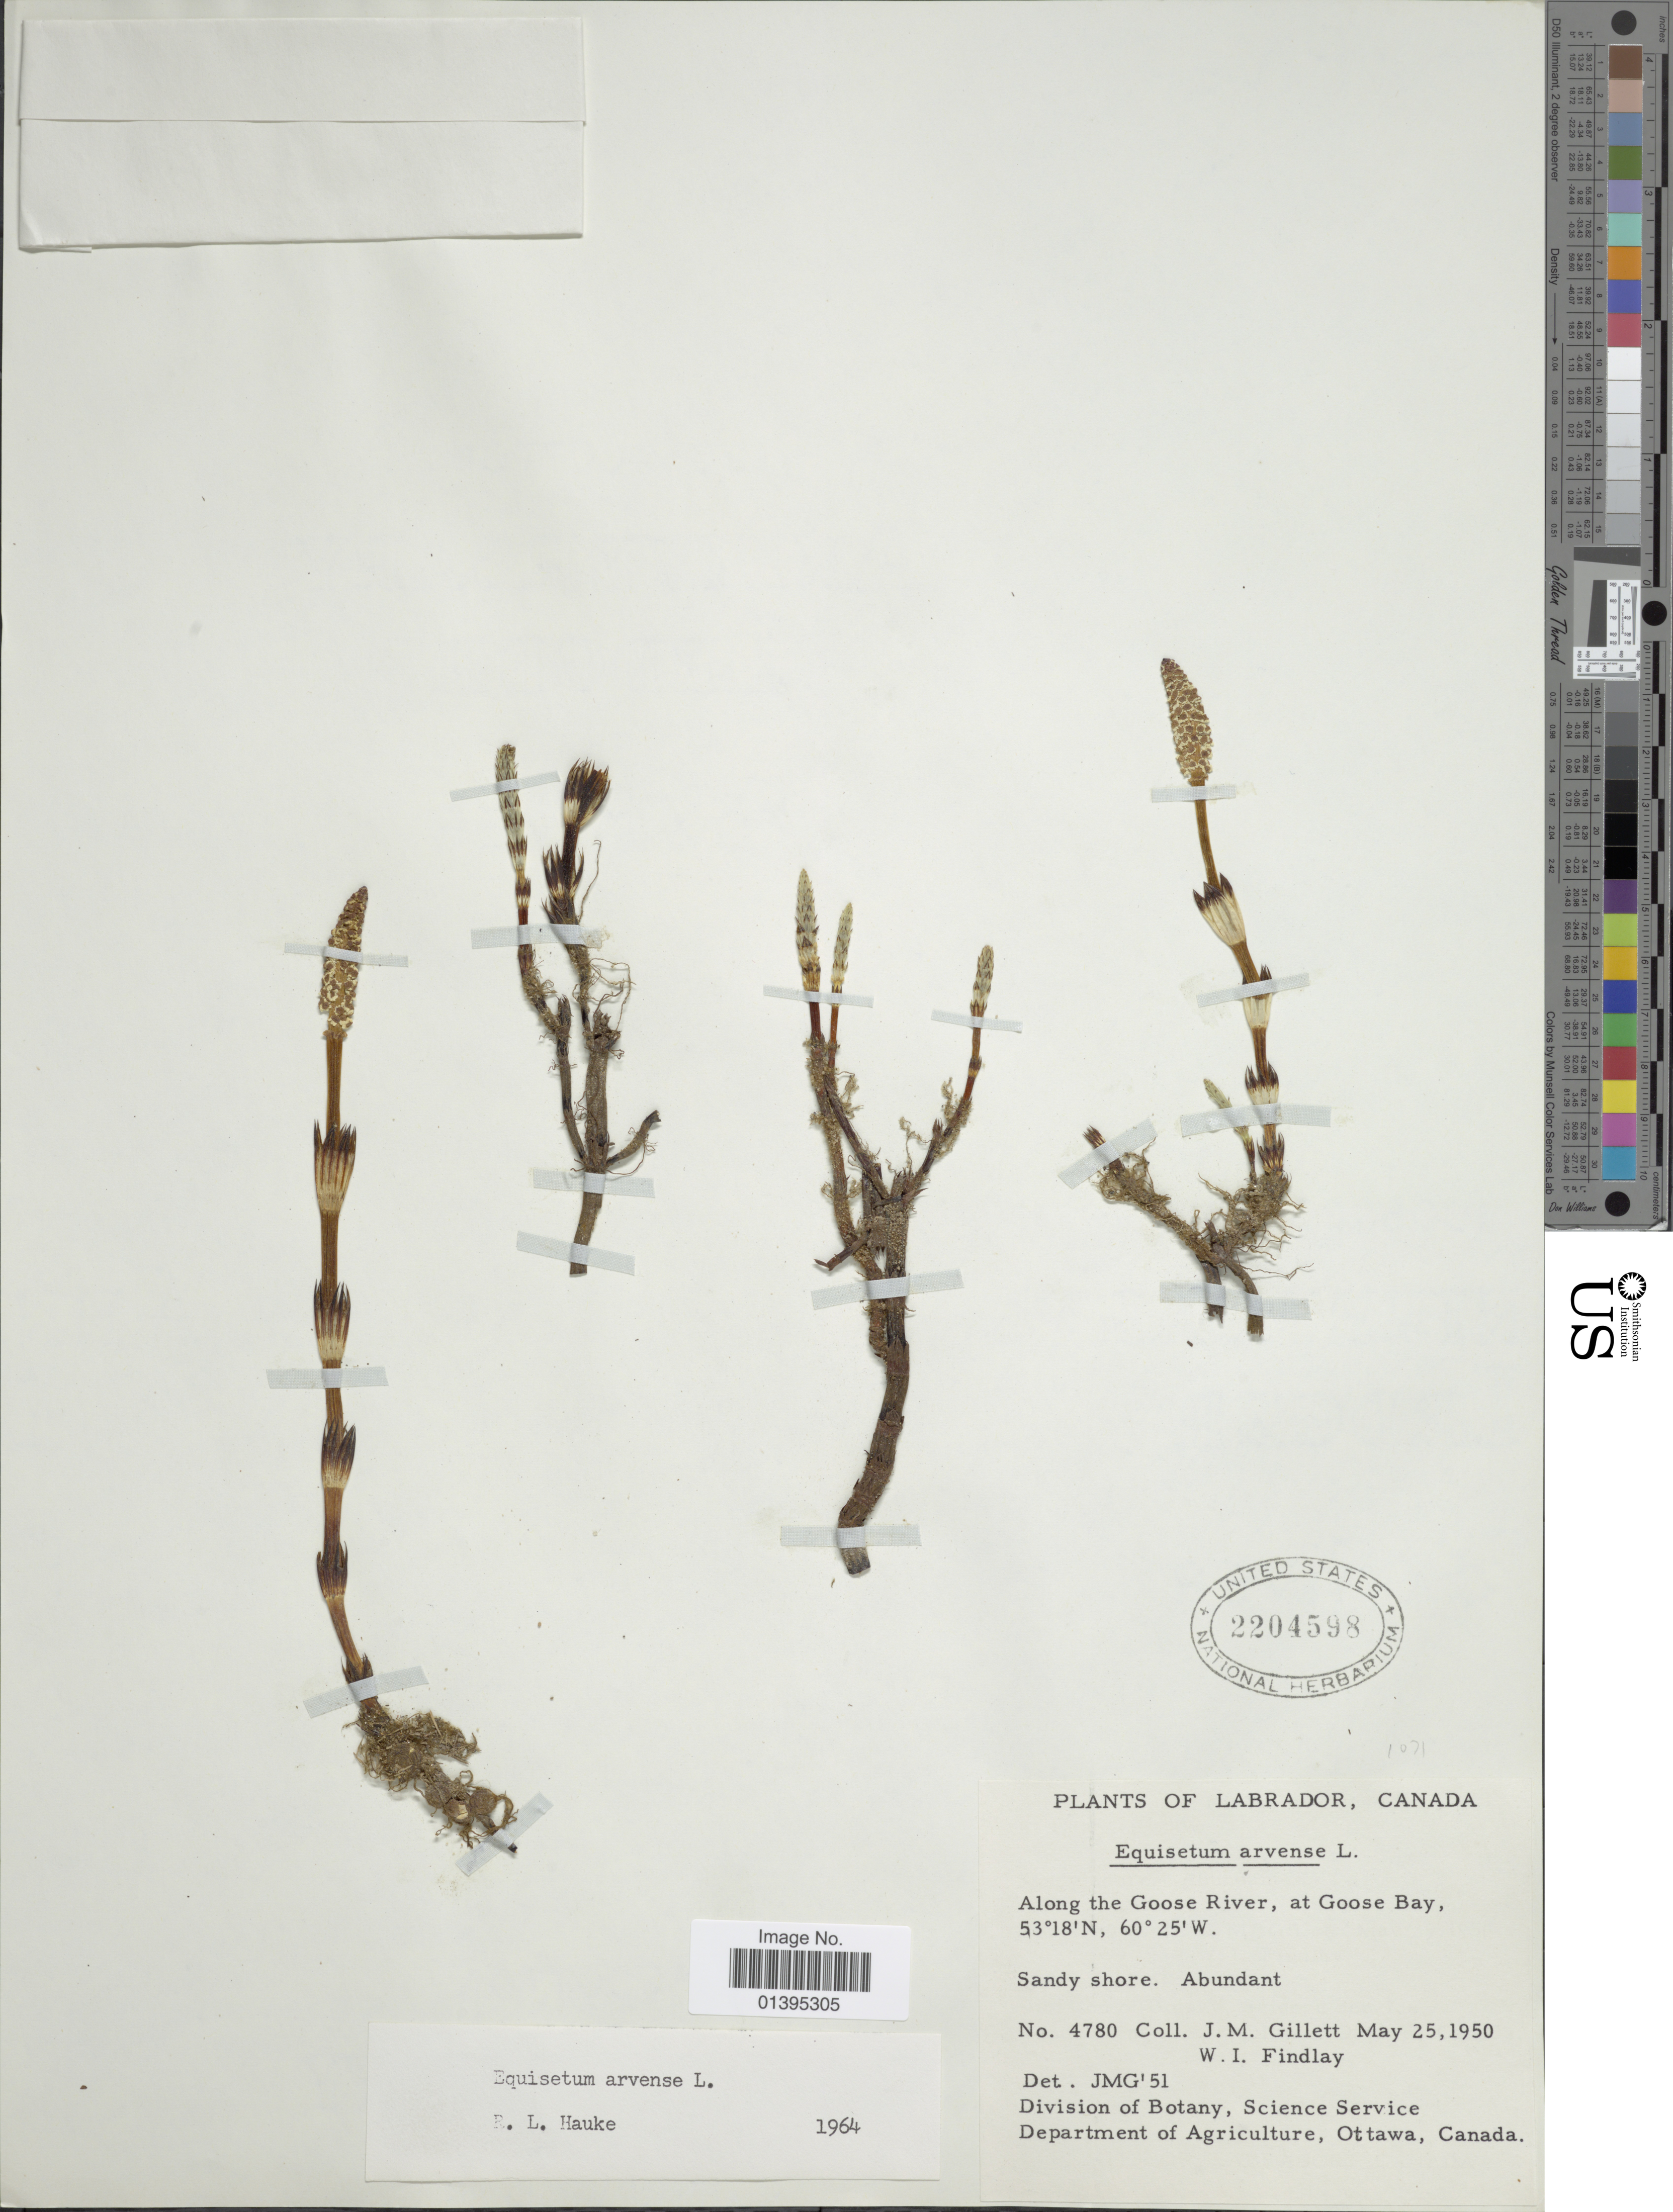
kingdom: Plantae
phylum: Tracheophyta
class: Polypodiopsida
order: Equisetales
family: Equisetaceae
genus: Equisetum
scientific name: Equisetum arvense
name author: L.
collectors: J. Gillett & W. Findlay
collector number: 4780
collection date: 1950-05-25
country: Canada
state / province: Newfoundland and Labrador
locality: Labrador, Along the Goose River, at Goose Bay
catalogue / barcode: US 2204598